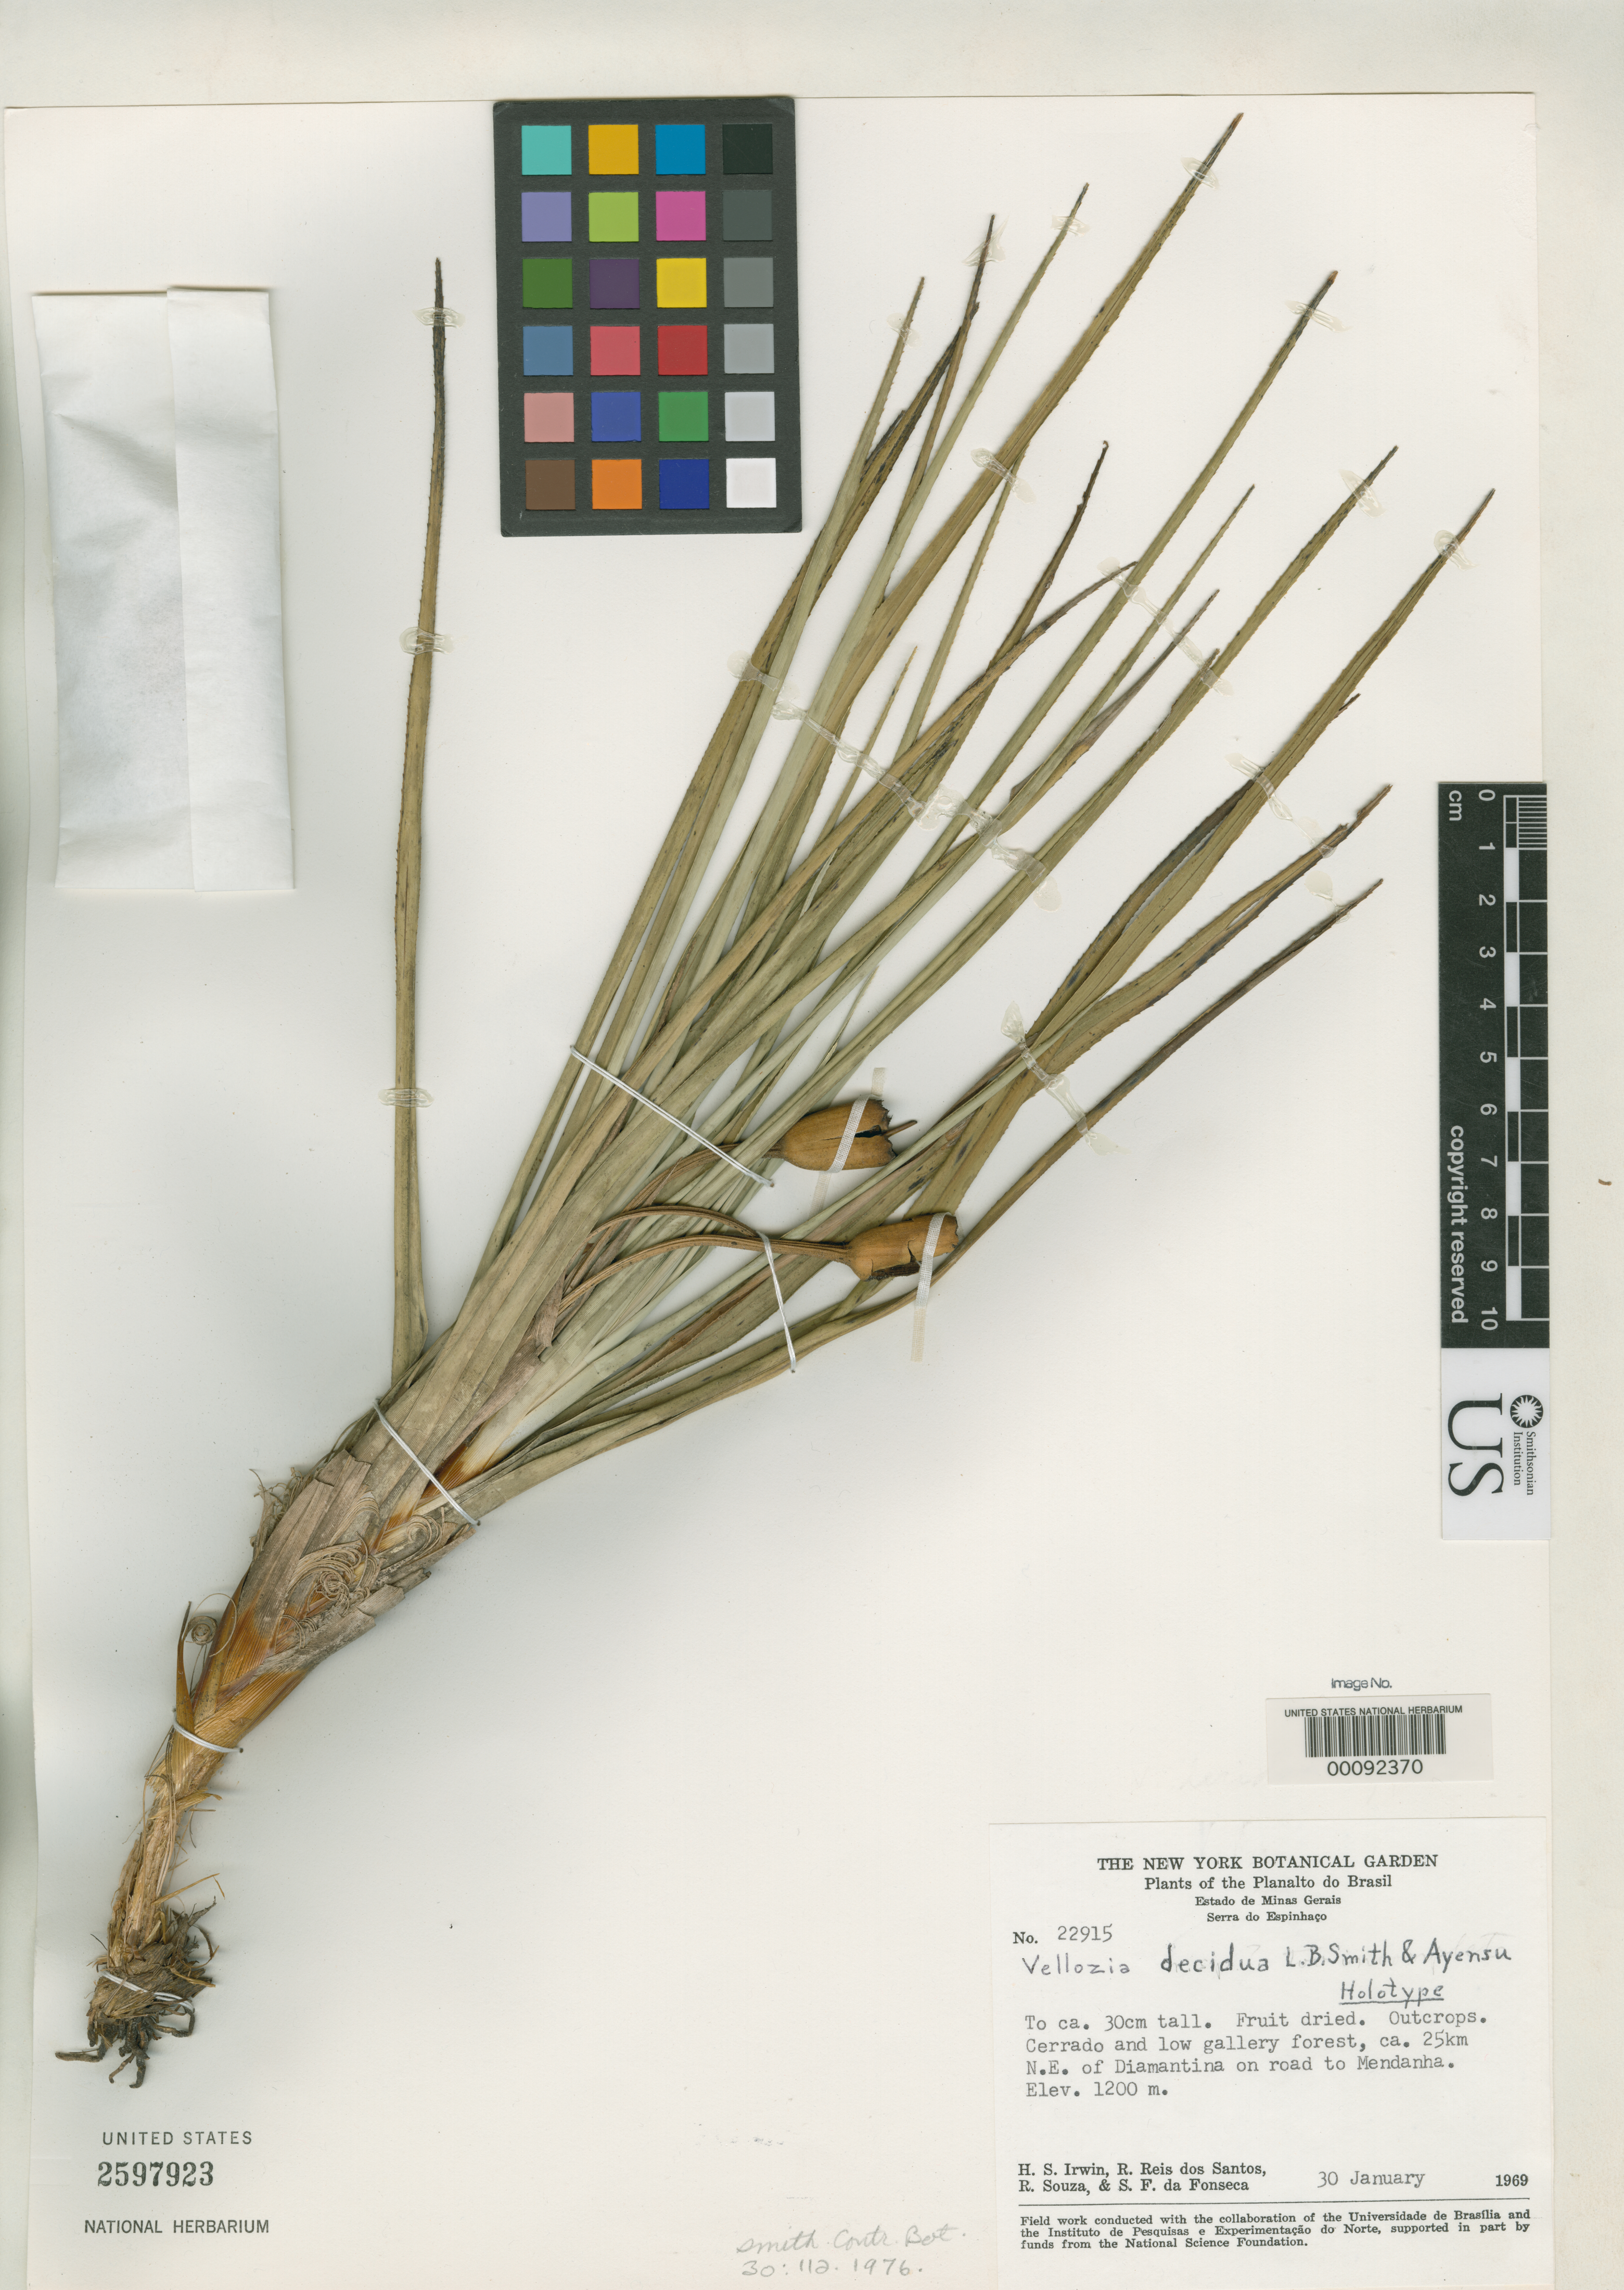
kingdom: Plantae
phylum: Tracheophyta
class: Liliopsida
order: Pandanales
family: Velloziaceae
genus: Vellozia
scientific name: Vellozia decidua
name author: L.B. Sm. & Ayensu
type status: Holotype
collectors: H. Irwin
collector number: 22915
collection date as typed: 30 Jan 1969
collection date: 1969-01-30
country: Brazil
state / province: Minas Gerais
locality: Northeast of Diamantina on road to Mendanha.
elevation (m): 1200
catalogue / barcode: US 2597923